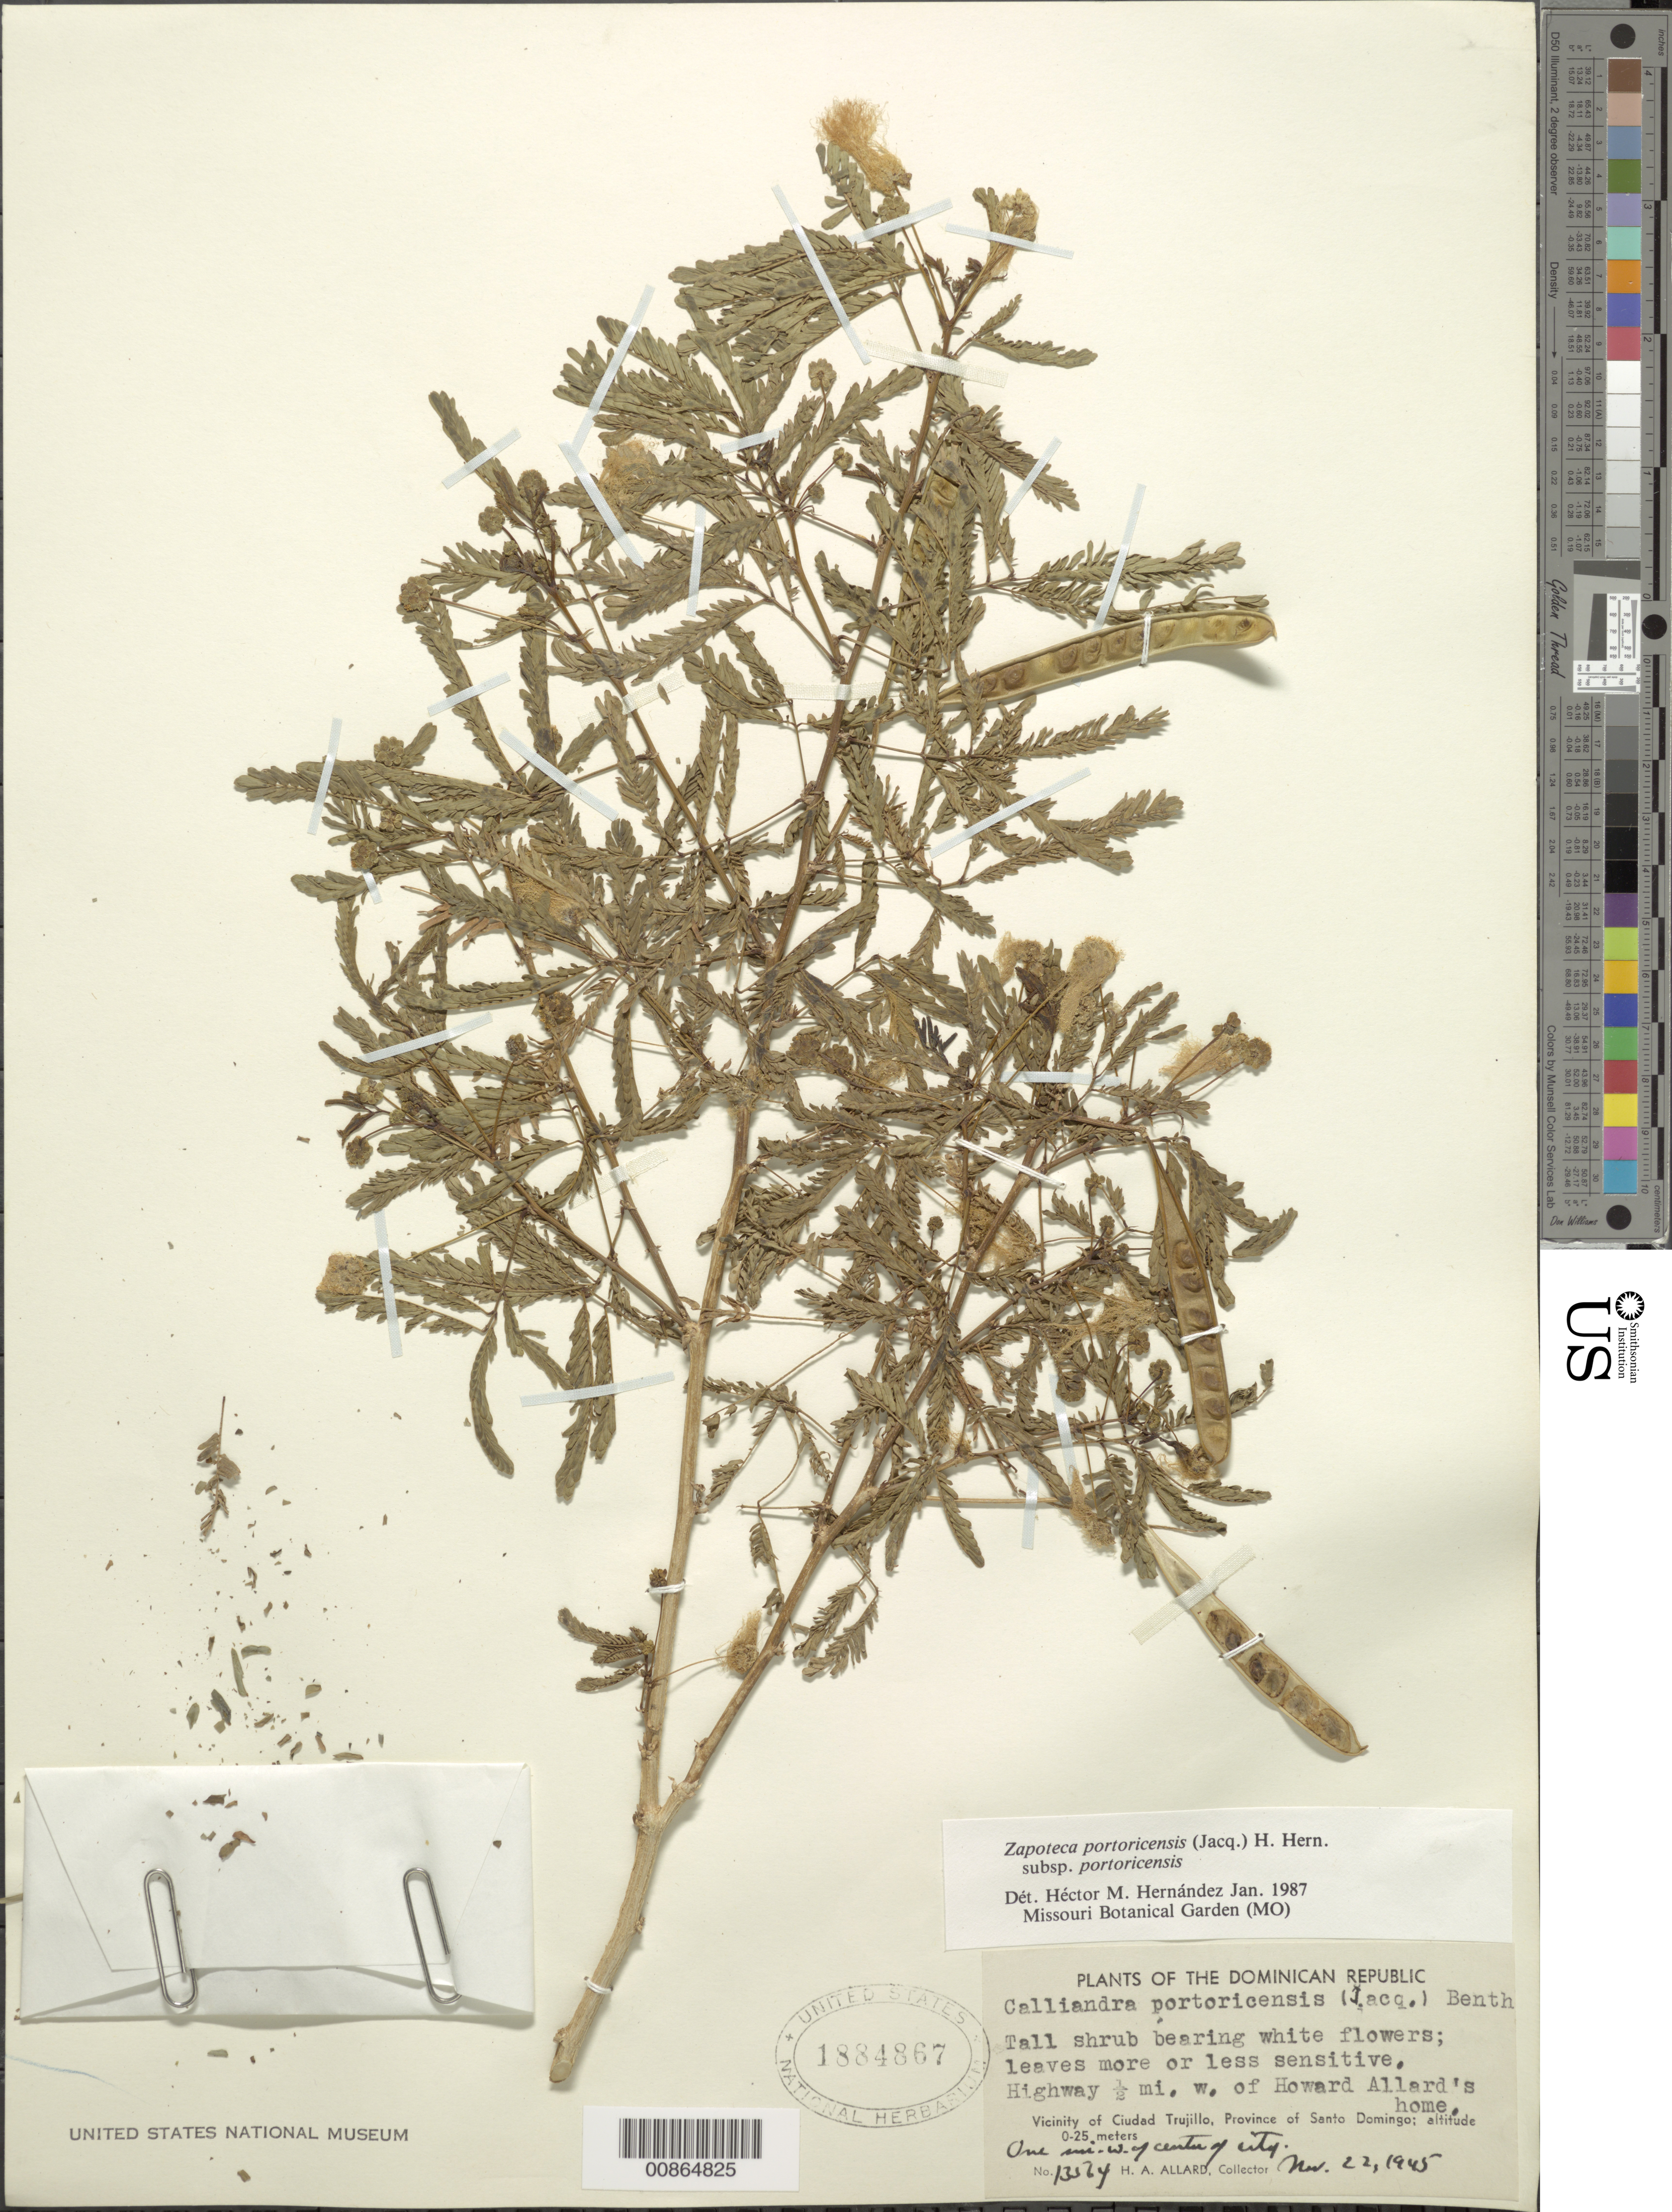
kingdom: Plantae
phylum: Tracheophyta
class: Magnoliopsida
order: Fabales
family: Fabaceae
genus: Zapoteca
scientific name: Zapoteca portoricensis subsp. portoricensis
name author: (Jacq.) H.M. Hern.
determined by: Hernandez, H. M., (MO), Missouri Botanical Garden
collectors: H. A. Allard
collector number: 13564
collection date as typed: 22 Nov 1945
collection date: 1945-11-22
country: Dominican Republic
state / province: Distrito Nacional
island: Hispaniola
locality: Vicinity of Ciudad Trujillo, Province of Santo Domingo (obsolete). Highway ½ mi. W of Howard Allard's home, 1 mi. W of center of city.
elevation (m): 0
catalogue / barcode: US 1884867